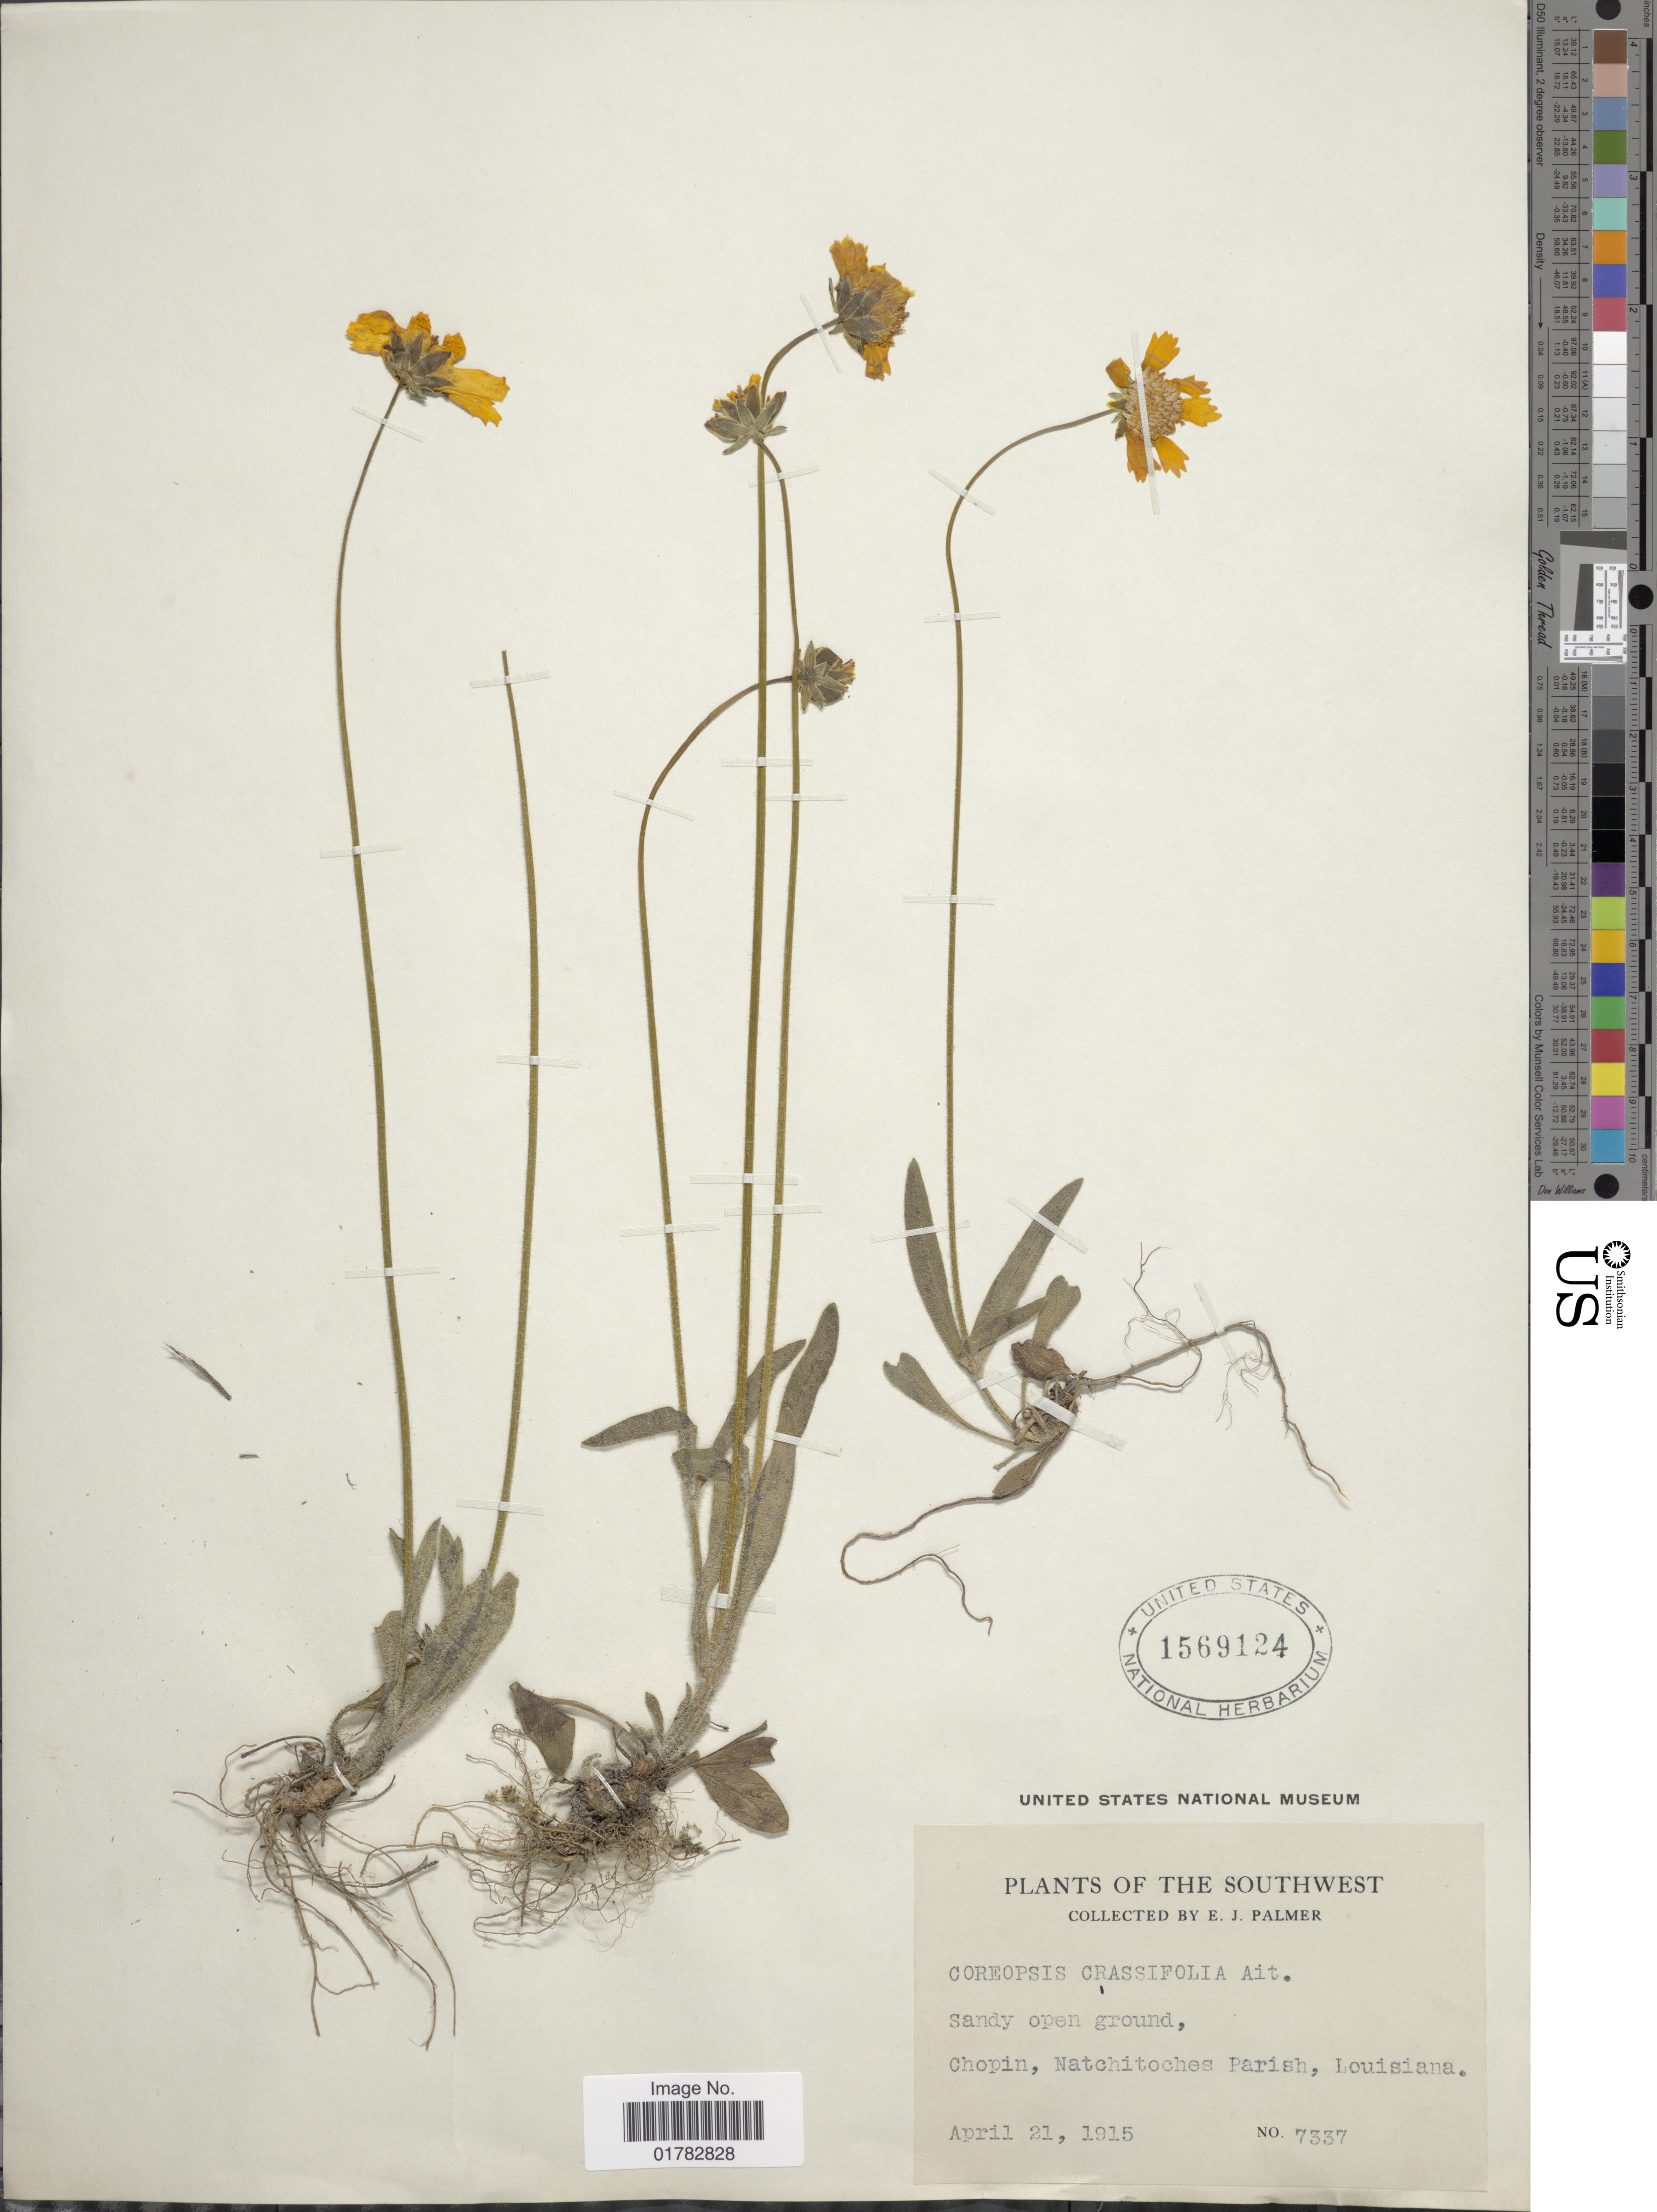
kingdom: Plantae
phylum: Tracheophyta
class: Magnoliopsida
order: Asterales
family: Asteraceae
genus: Coreopsis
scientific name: Coreopsis lanceolata var. villosa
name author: Michx.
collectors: E. J. Palmer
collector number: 7337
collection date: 1915-04-21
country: United States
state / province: Louisiana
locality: Southwest, sandy open ground, Chopin, Natchitoches Parish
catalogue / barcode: US 1569124